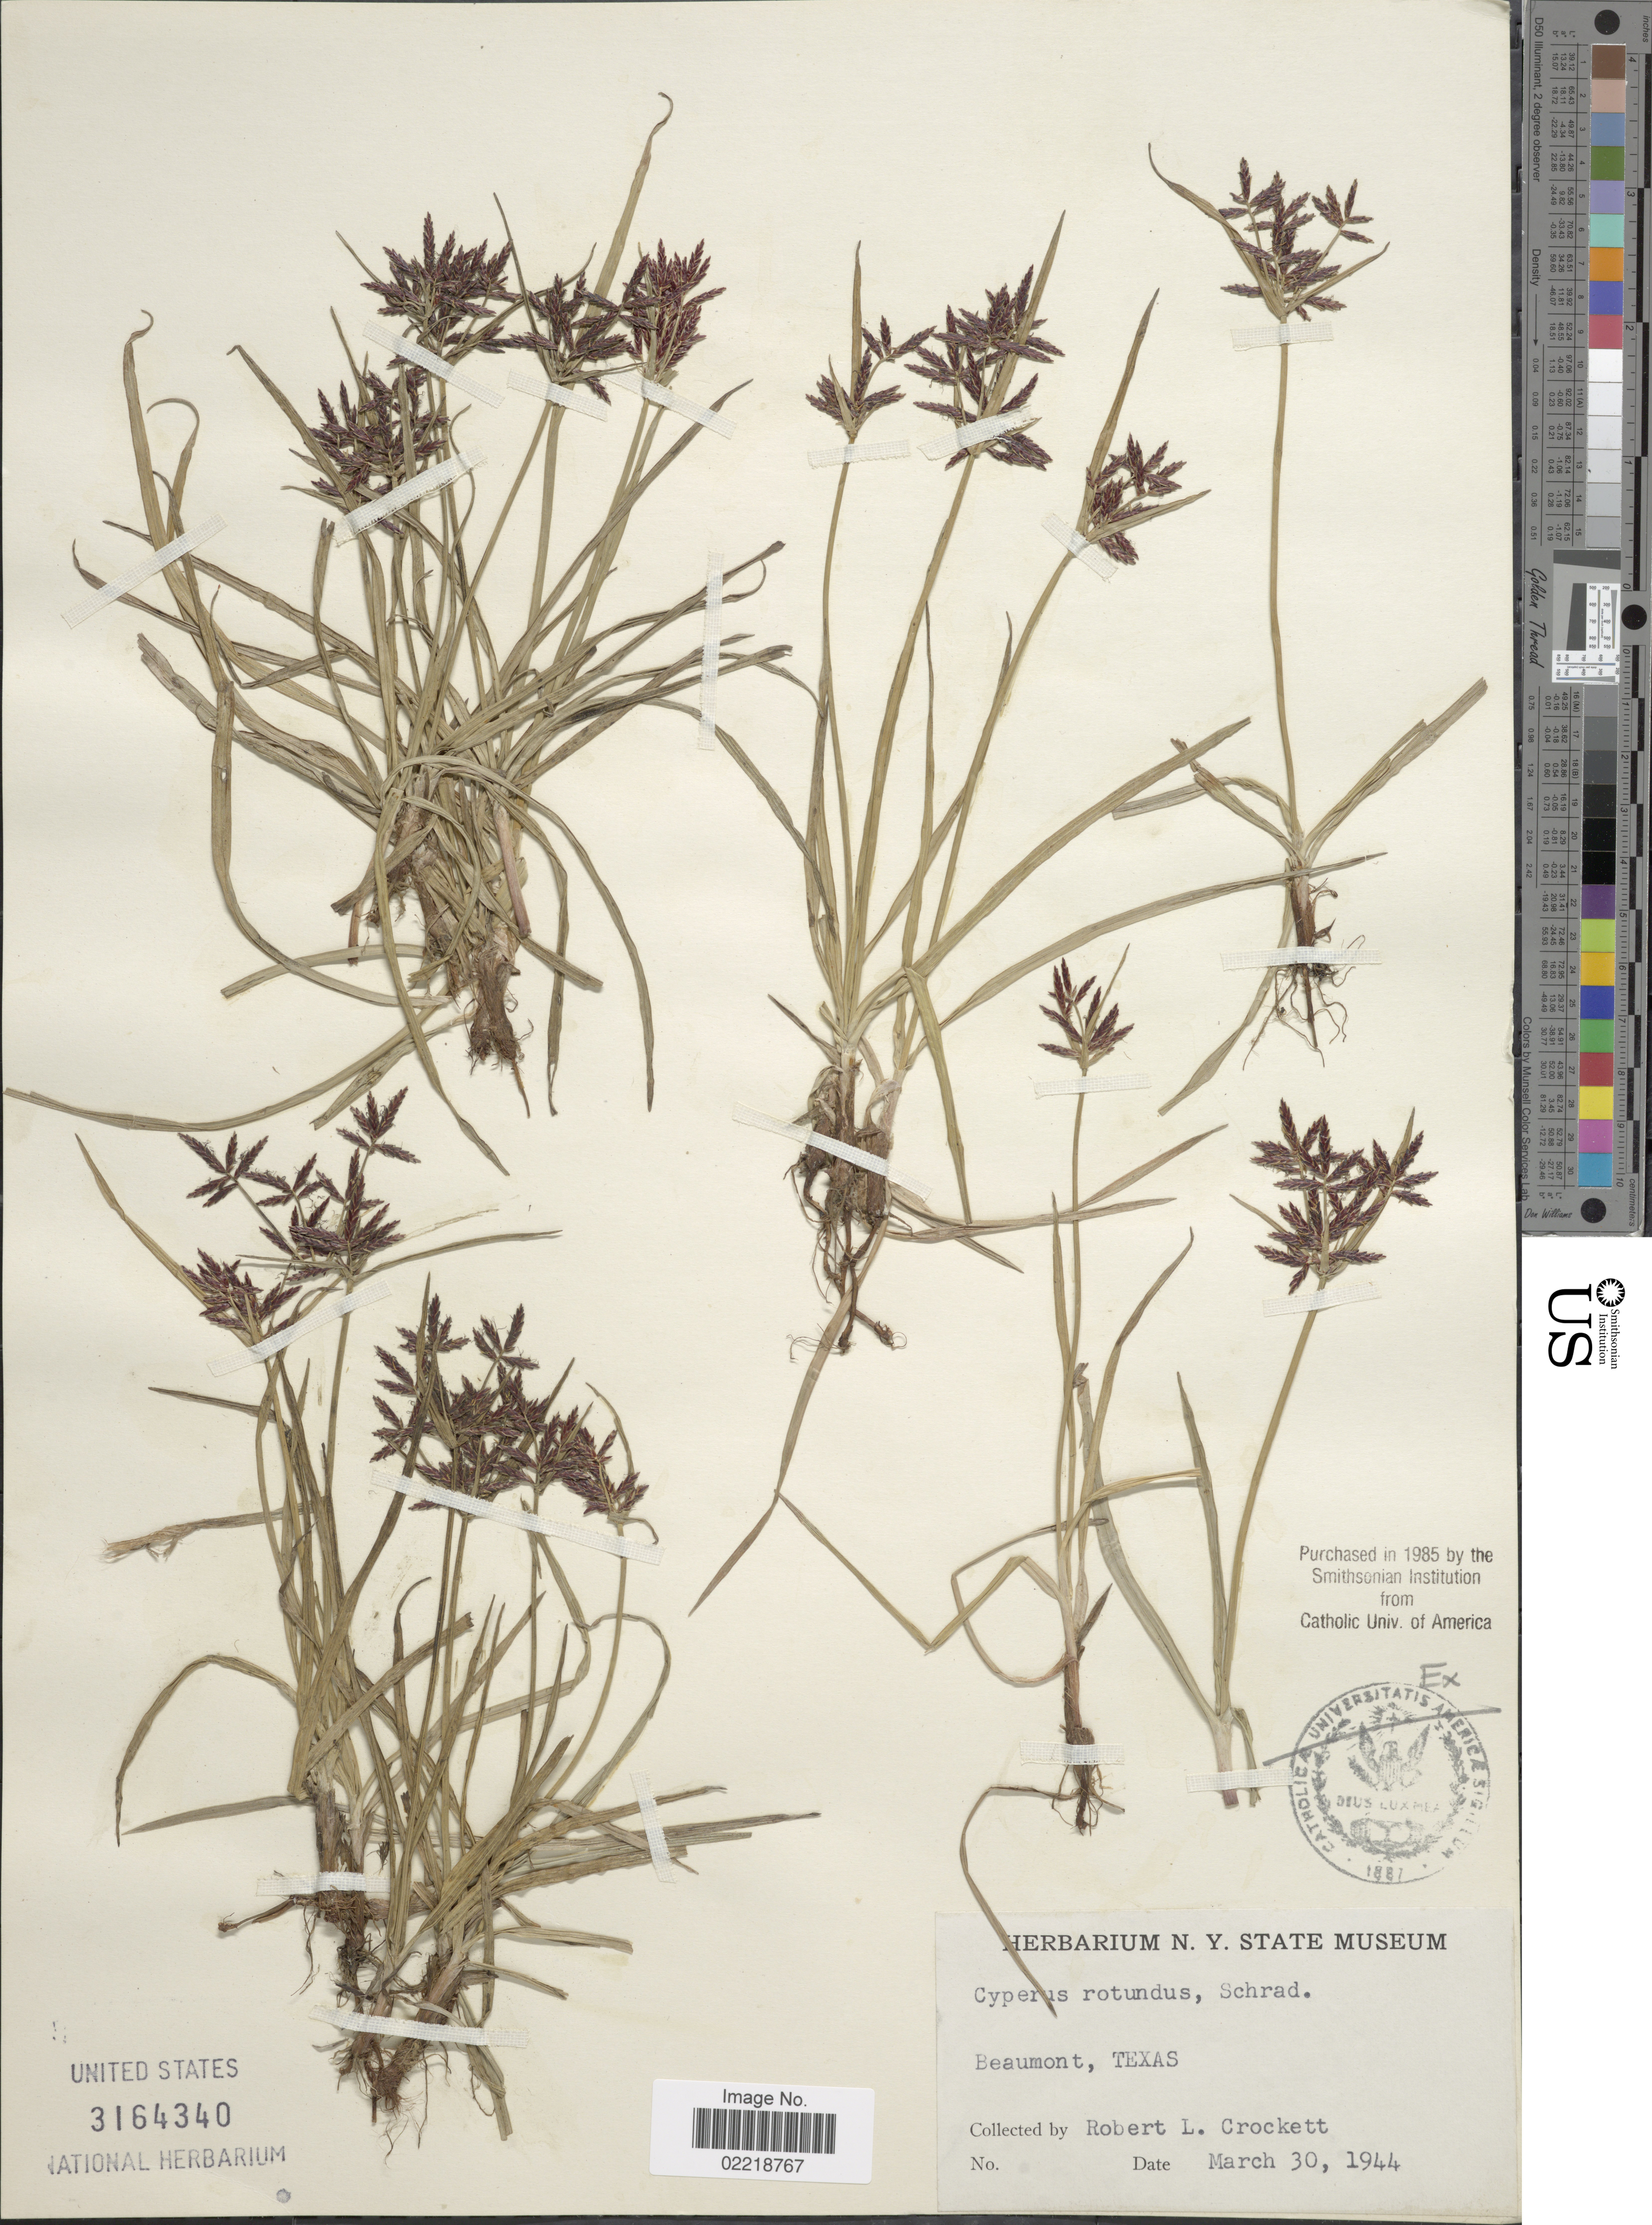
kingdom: Plantae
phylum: Tracheophyta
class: Liliopsida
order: Poales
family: Cyperaceae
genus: Cyperus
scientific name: Cyperus rotundus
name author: L.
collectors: R. Crockett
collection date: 1944-03-30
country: United States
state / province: Texas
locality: Beaumont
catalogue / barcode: US 3164340